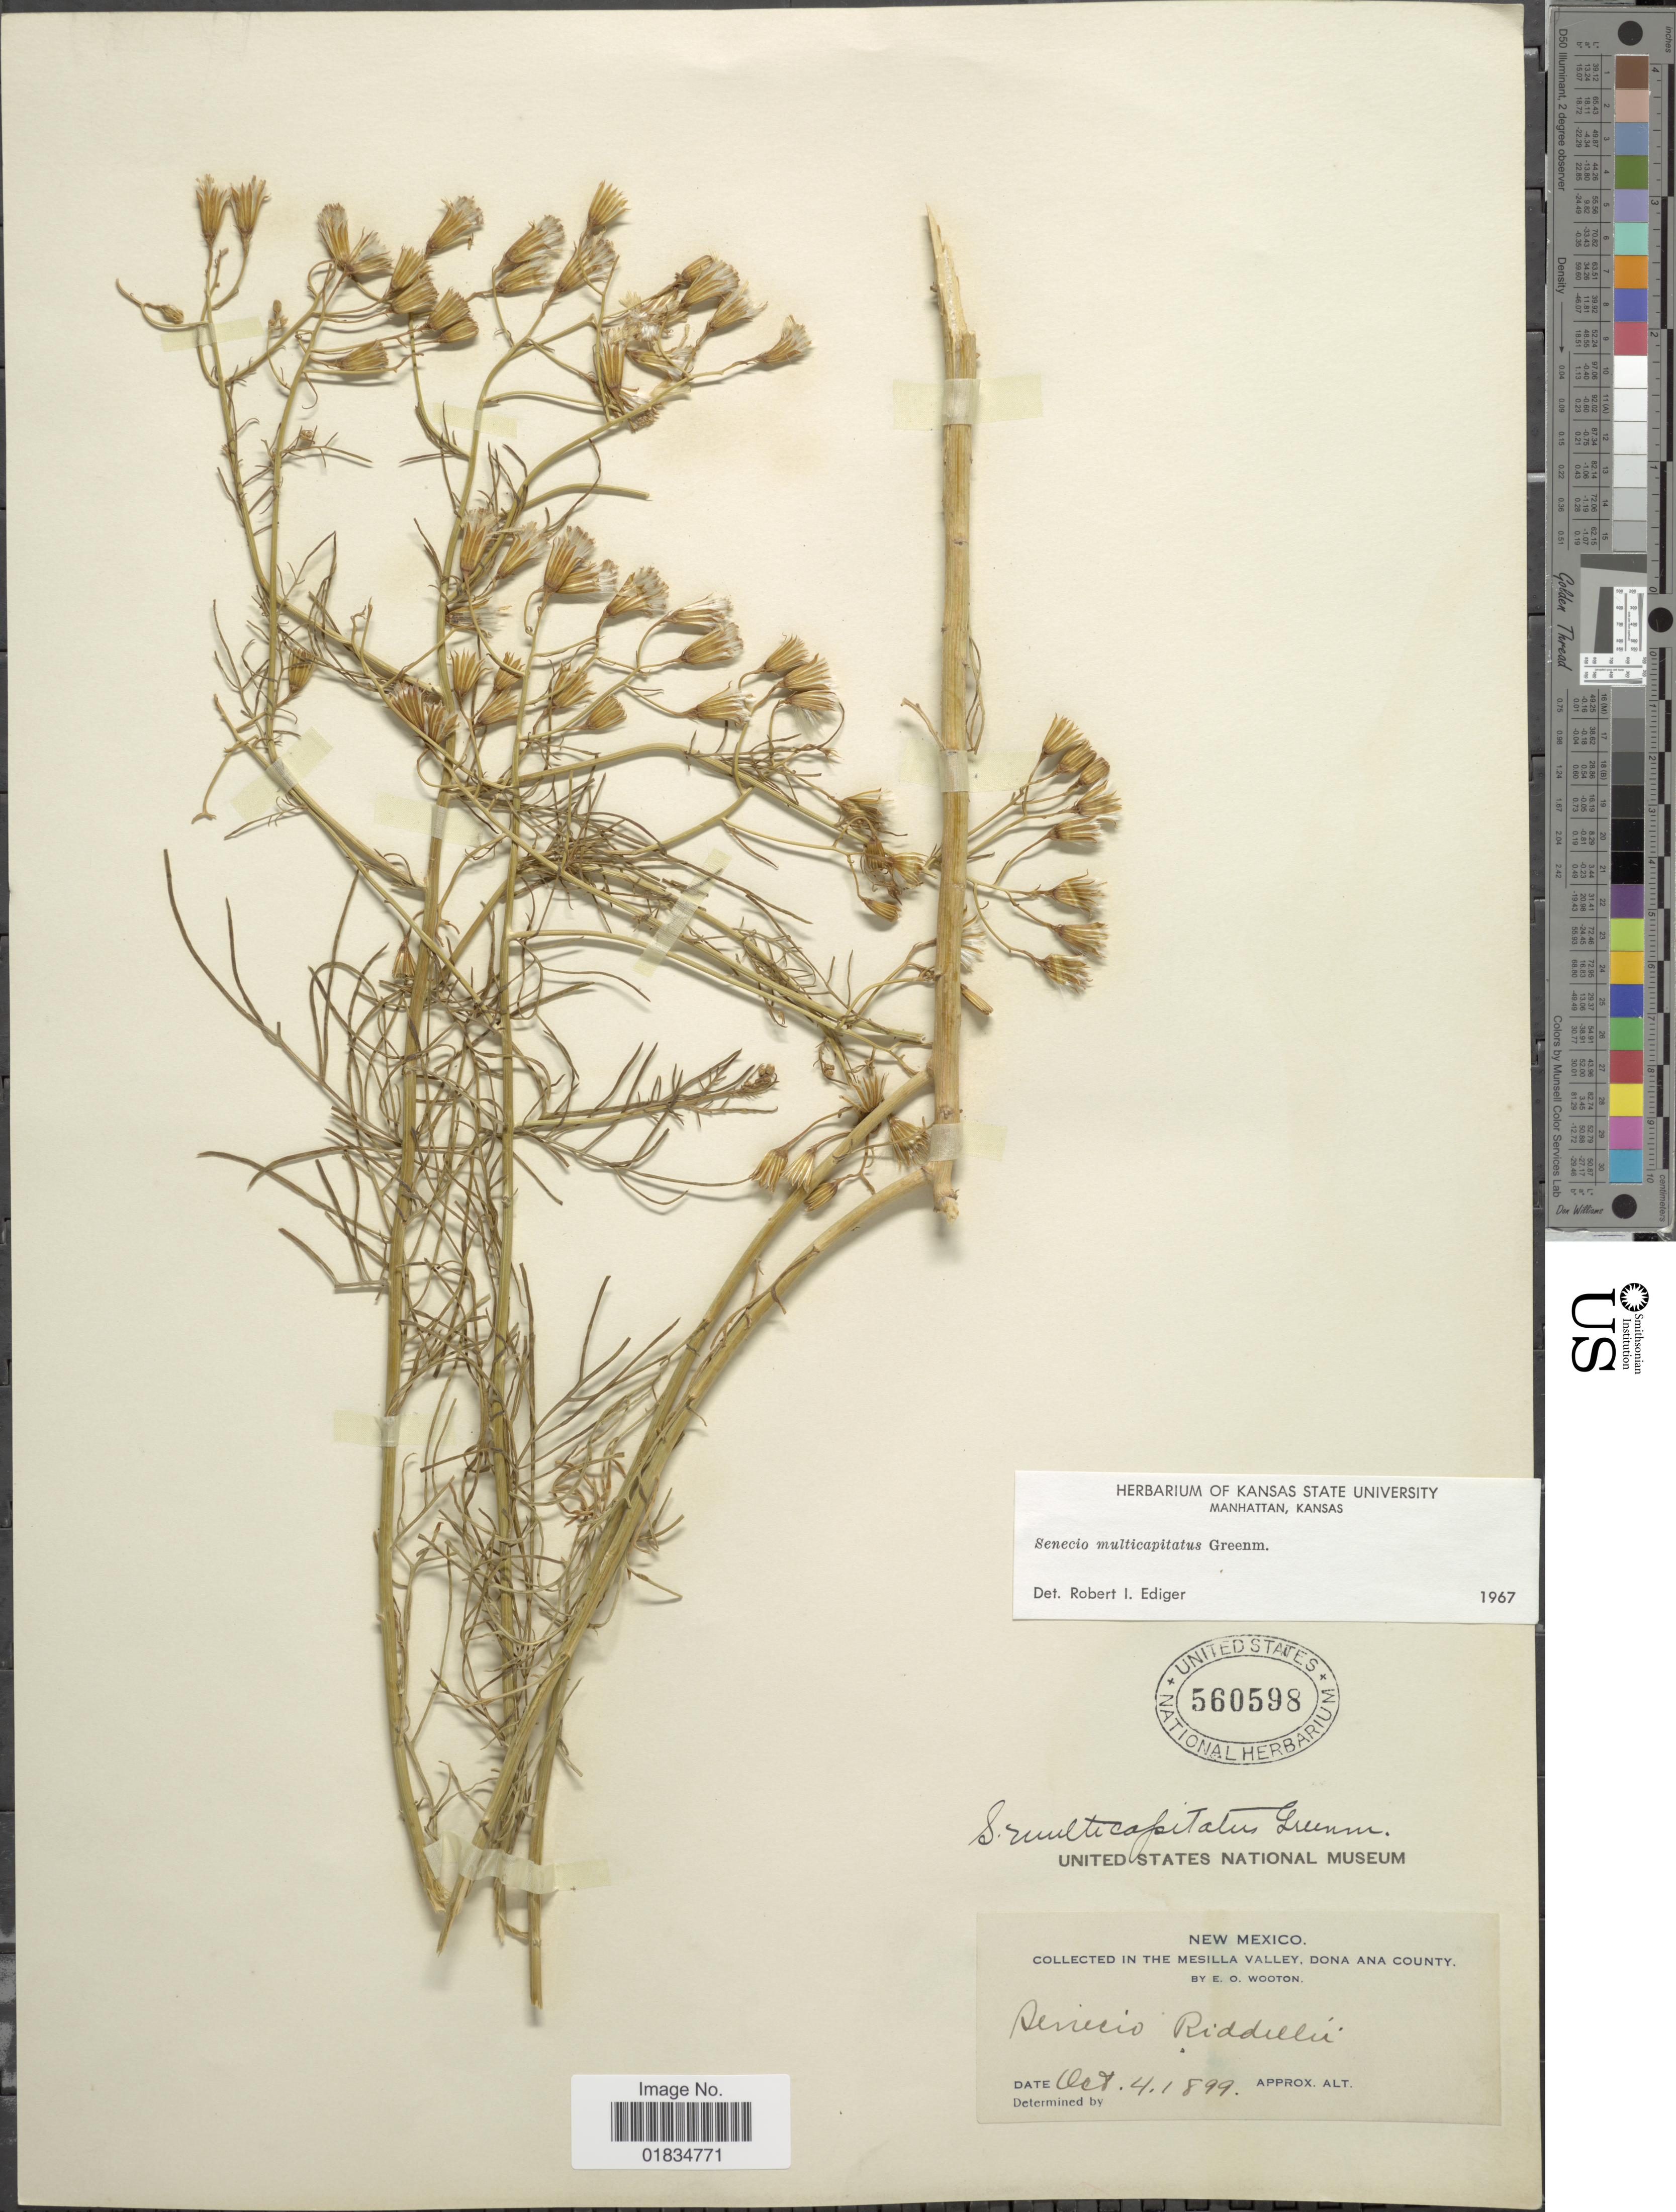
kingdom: Plantae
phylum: Tracheophyta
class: Magnoliopsida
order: Asterales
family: Asteraceae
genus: Senecio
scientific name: Senecio multicapitatus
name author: Greenm.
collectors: E. O. Wooton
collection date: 1899-10-04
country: United States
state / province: New Mexico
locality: The Mesilla Valley, Dona Ana County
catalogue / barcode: US 560598